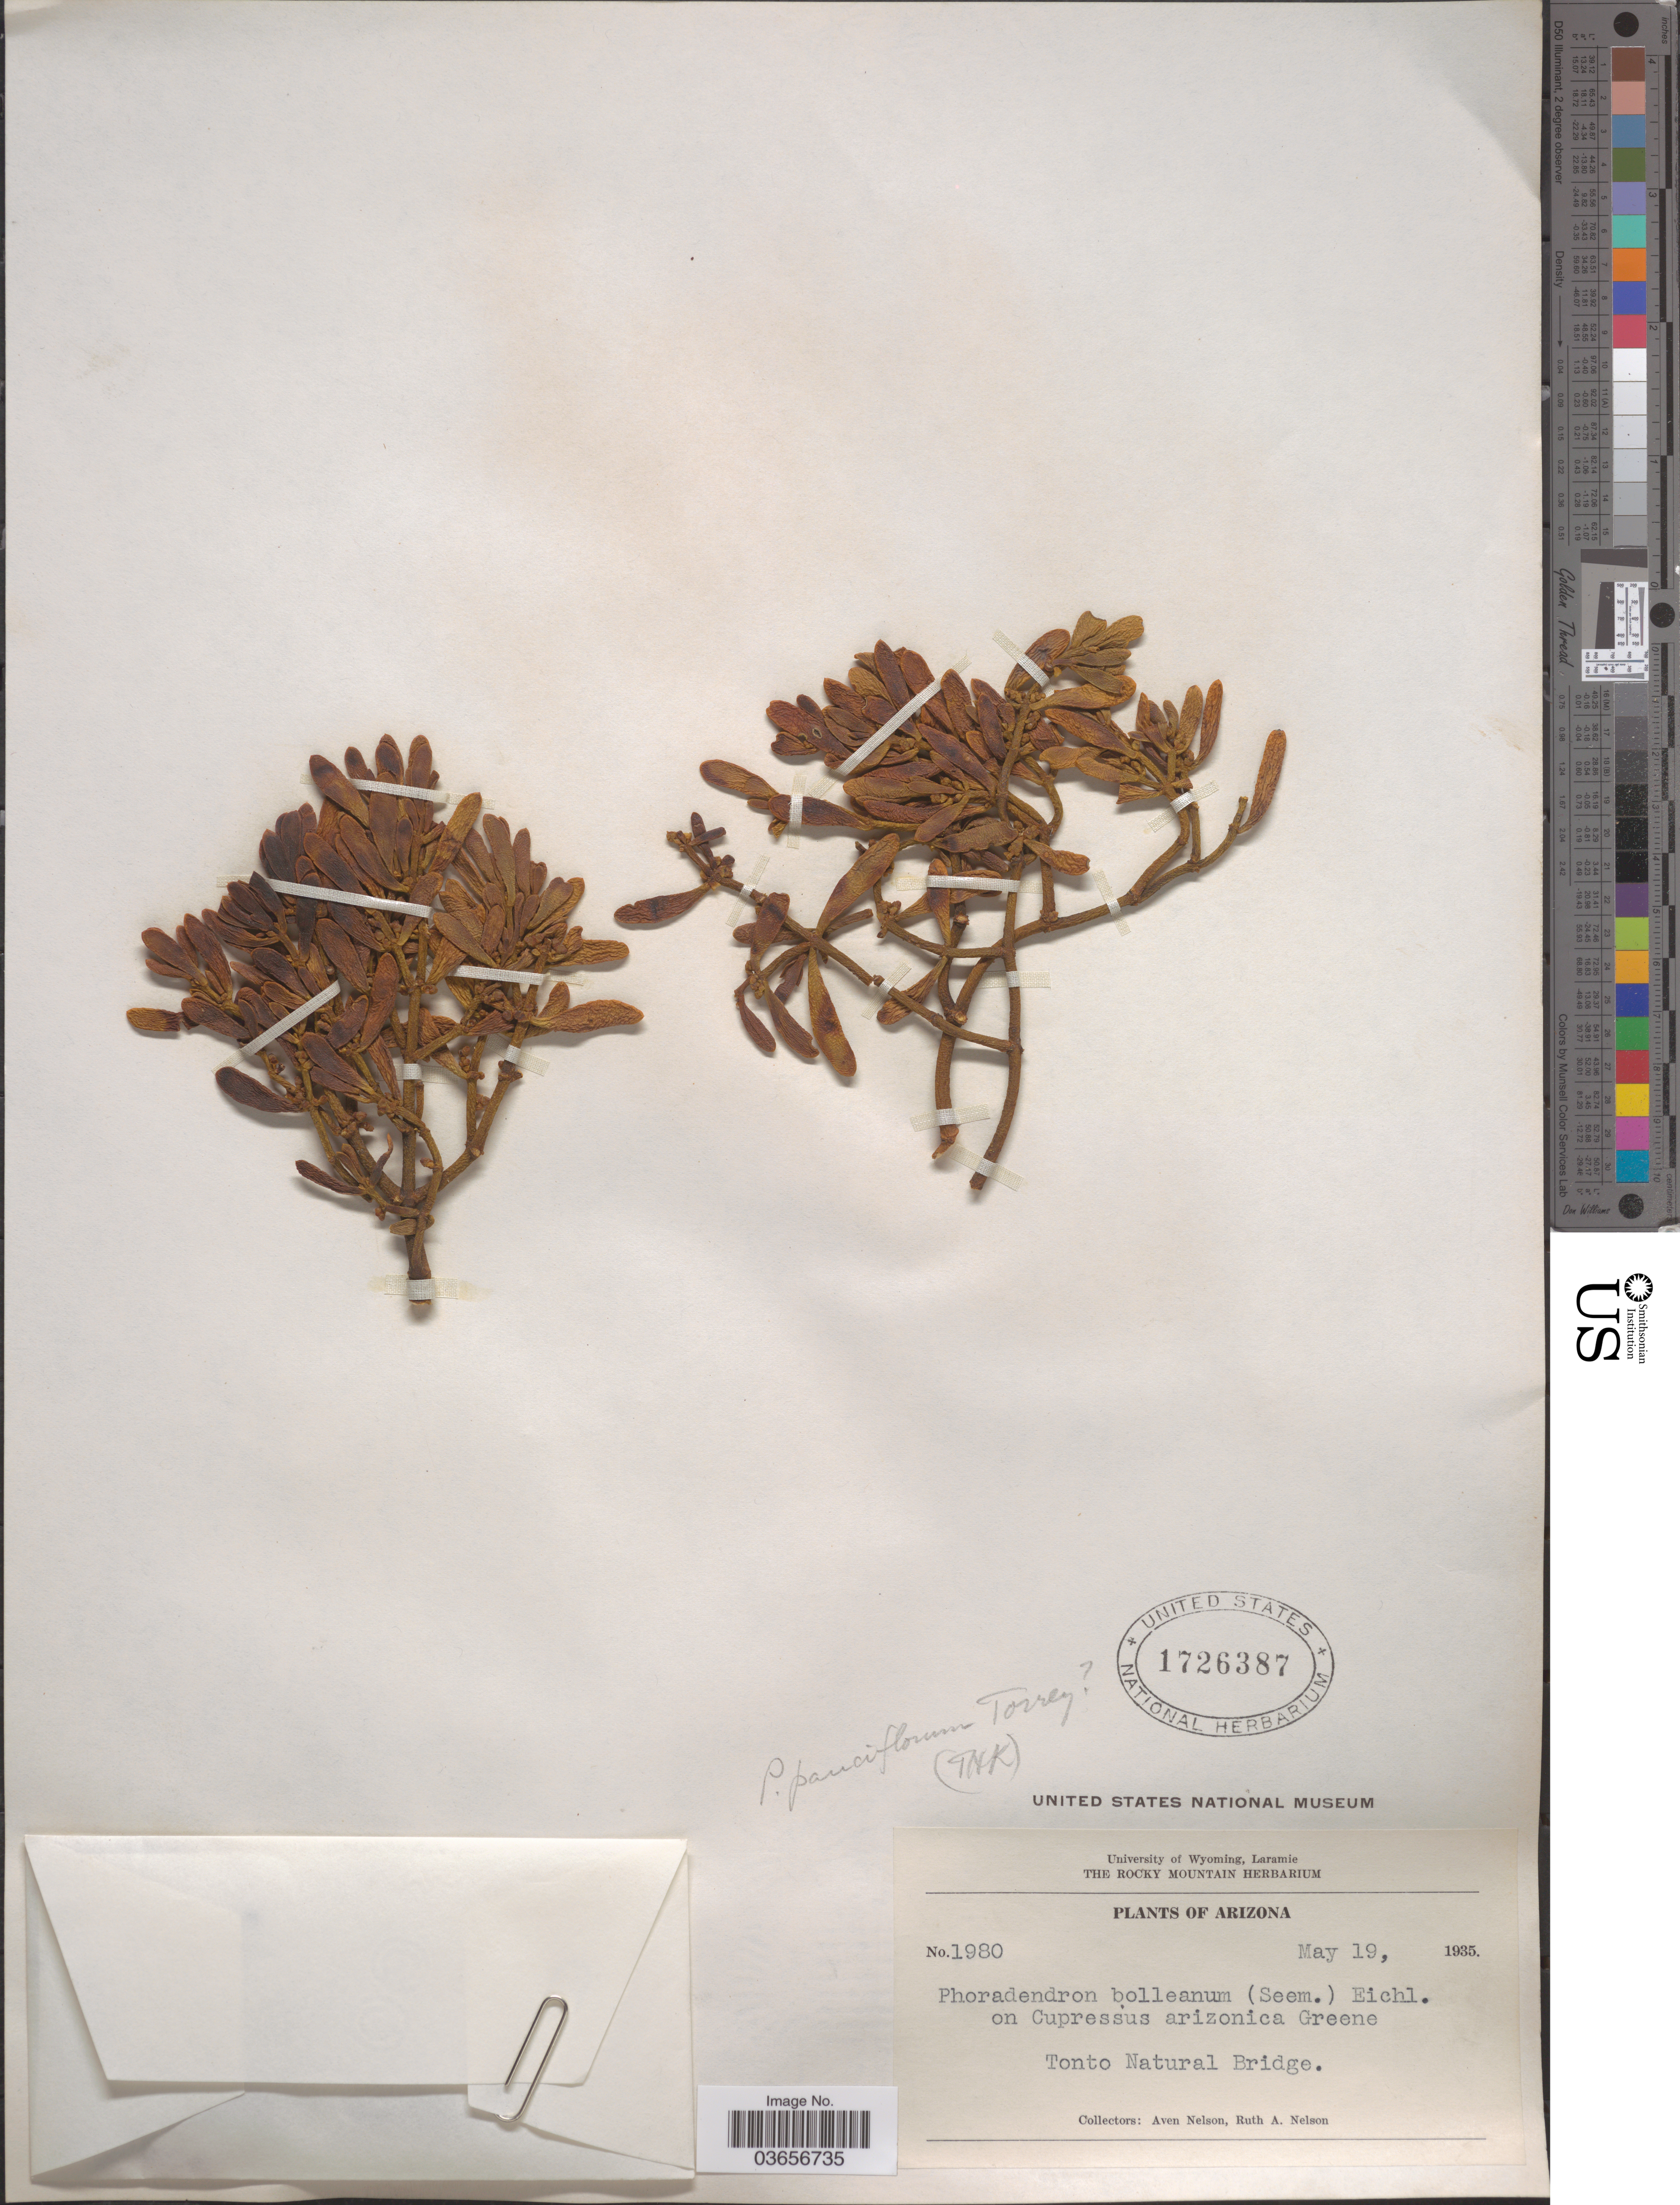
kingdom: Plantae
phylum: Tracheophyta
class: Magnoliopsida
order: Santalales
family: Viscaceae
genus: Phoradendron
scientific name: Phoradendron bolleanum var. pauciflorum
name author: (Torr.) Fosberg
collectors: A. Nelson & R. A. Nelson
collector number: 1980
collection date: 1935-05-19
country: United States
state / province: Arizona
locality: Tonto Natural Bridge.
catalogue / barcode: US 1726387